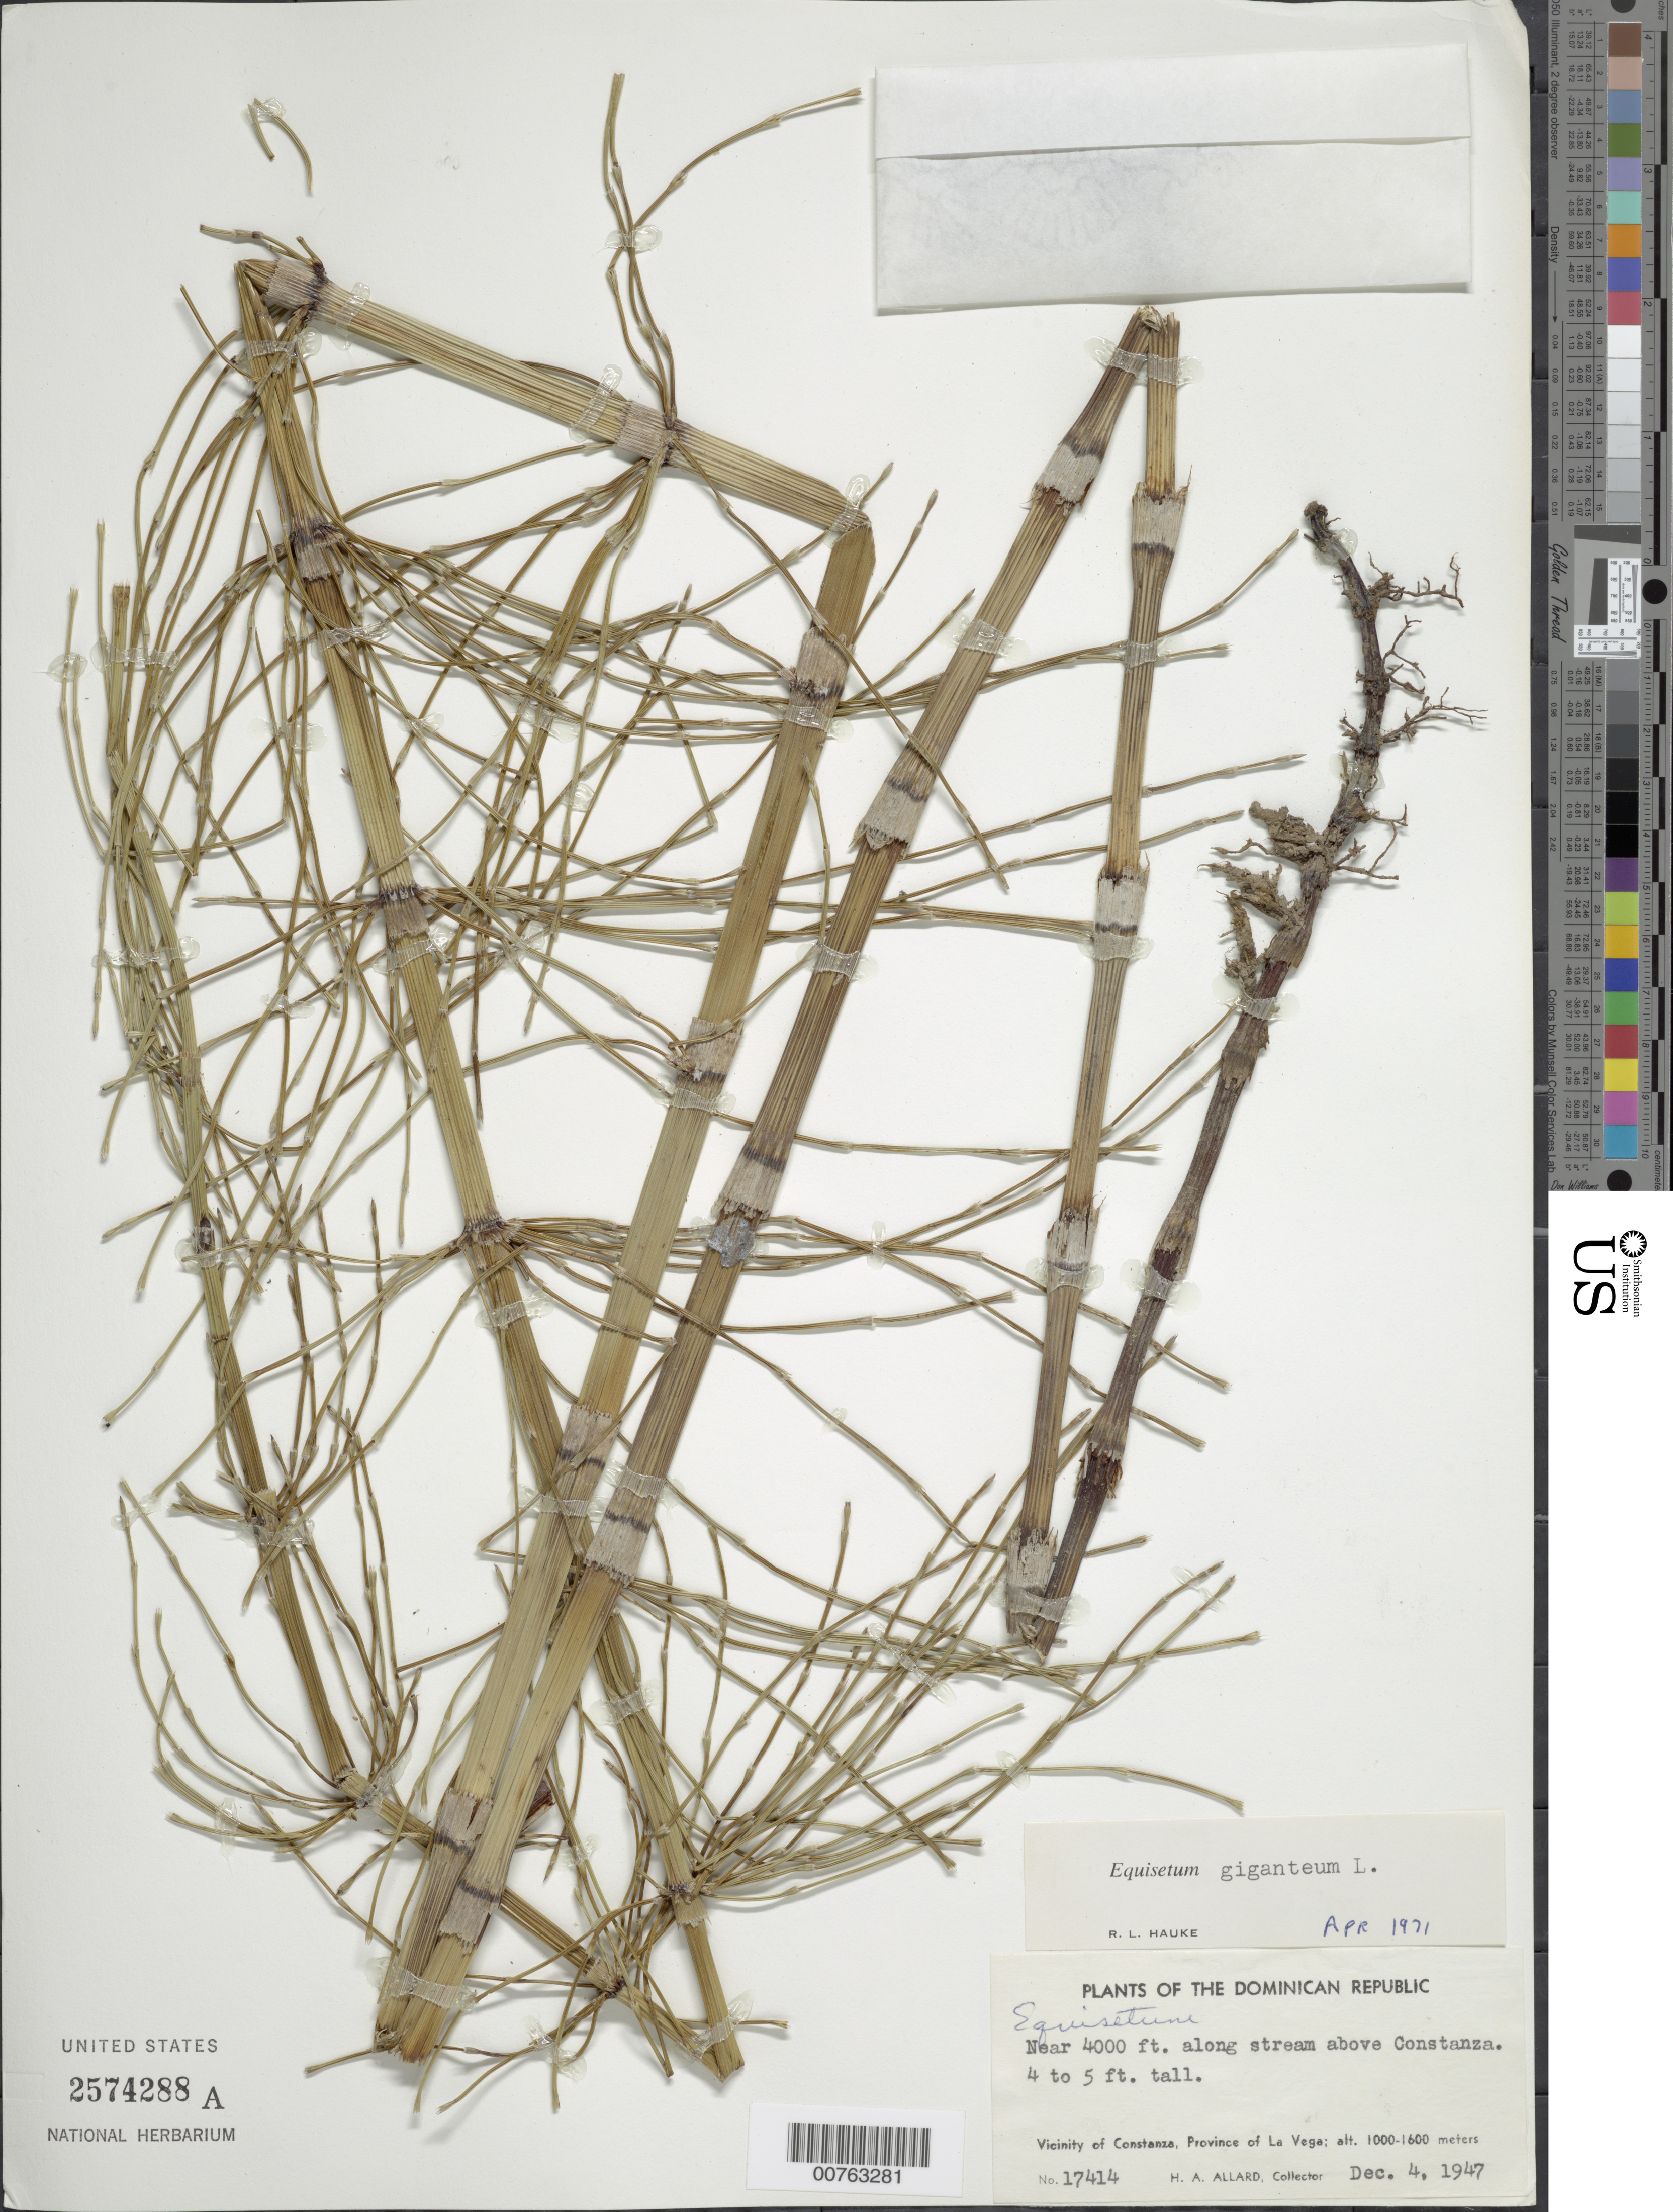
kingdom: Plantae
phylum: Tracheophyta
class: Polypodiopsida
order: Equisetales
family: Equisetaceae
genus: Equisetum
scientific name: Equisetum giganteum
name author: L.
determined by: Hauke, R. L.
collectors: H. A. Allard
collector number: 17414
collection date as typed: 04 Dec 1947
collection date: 1947-12-04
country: Dominican Republic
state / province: La Vega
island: Hispaniola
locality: Vicinity of Constanza, Province of La Vega. Above Constanza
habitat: Along stream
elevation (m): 1219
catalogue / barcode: US 2574288A